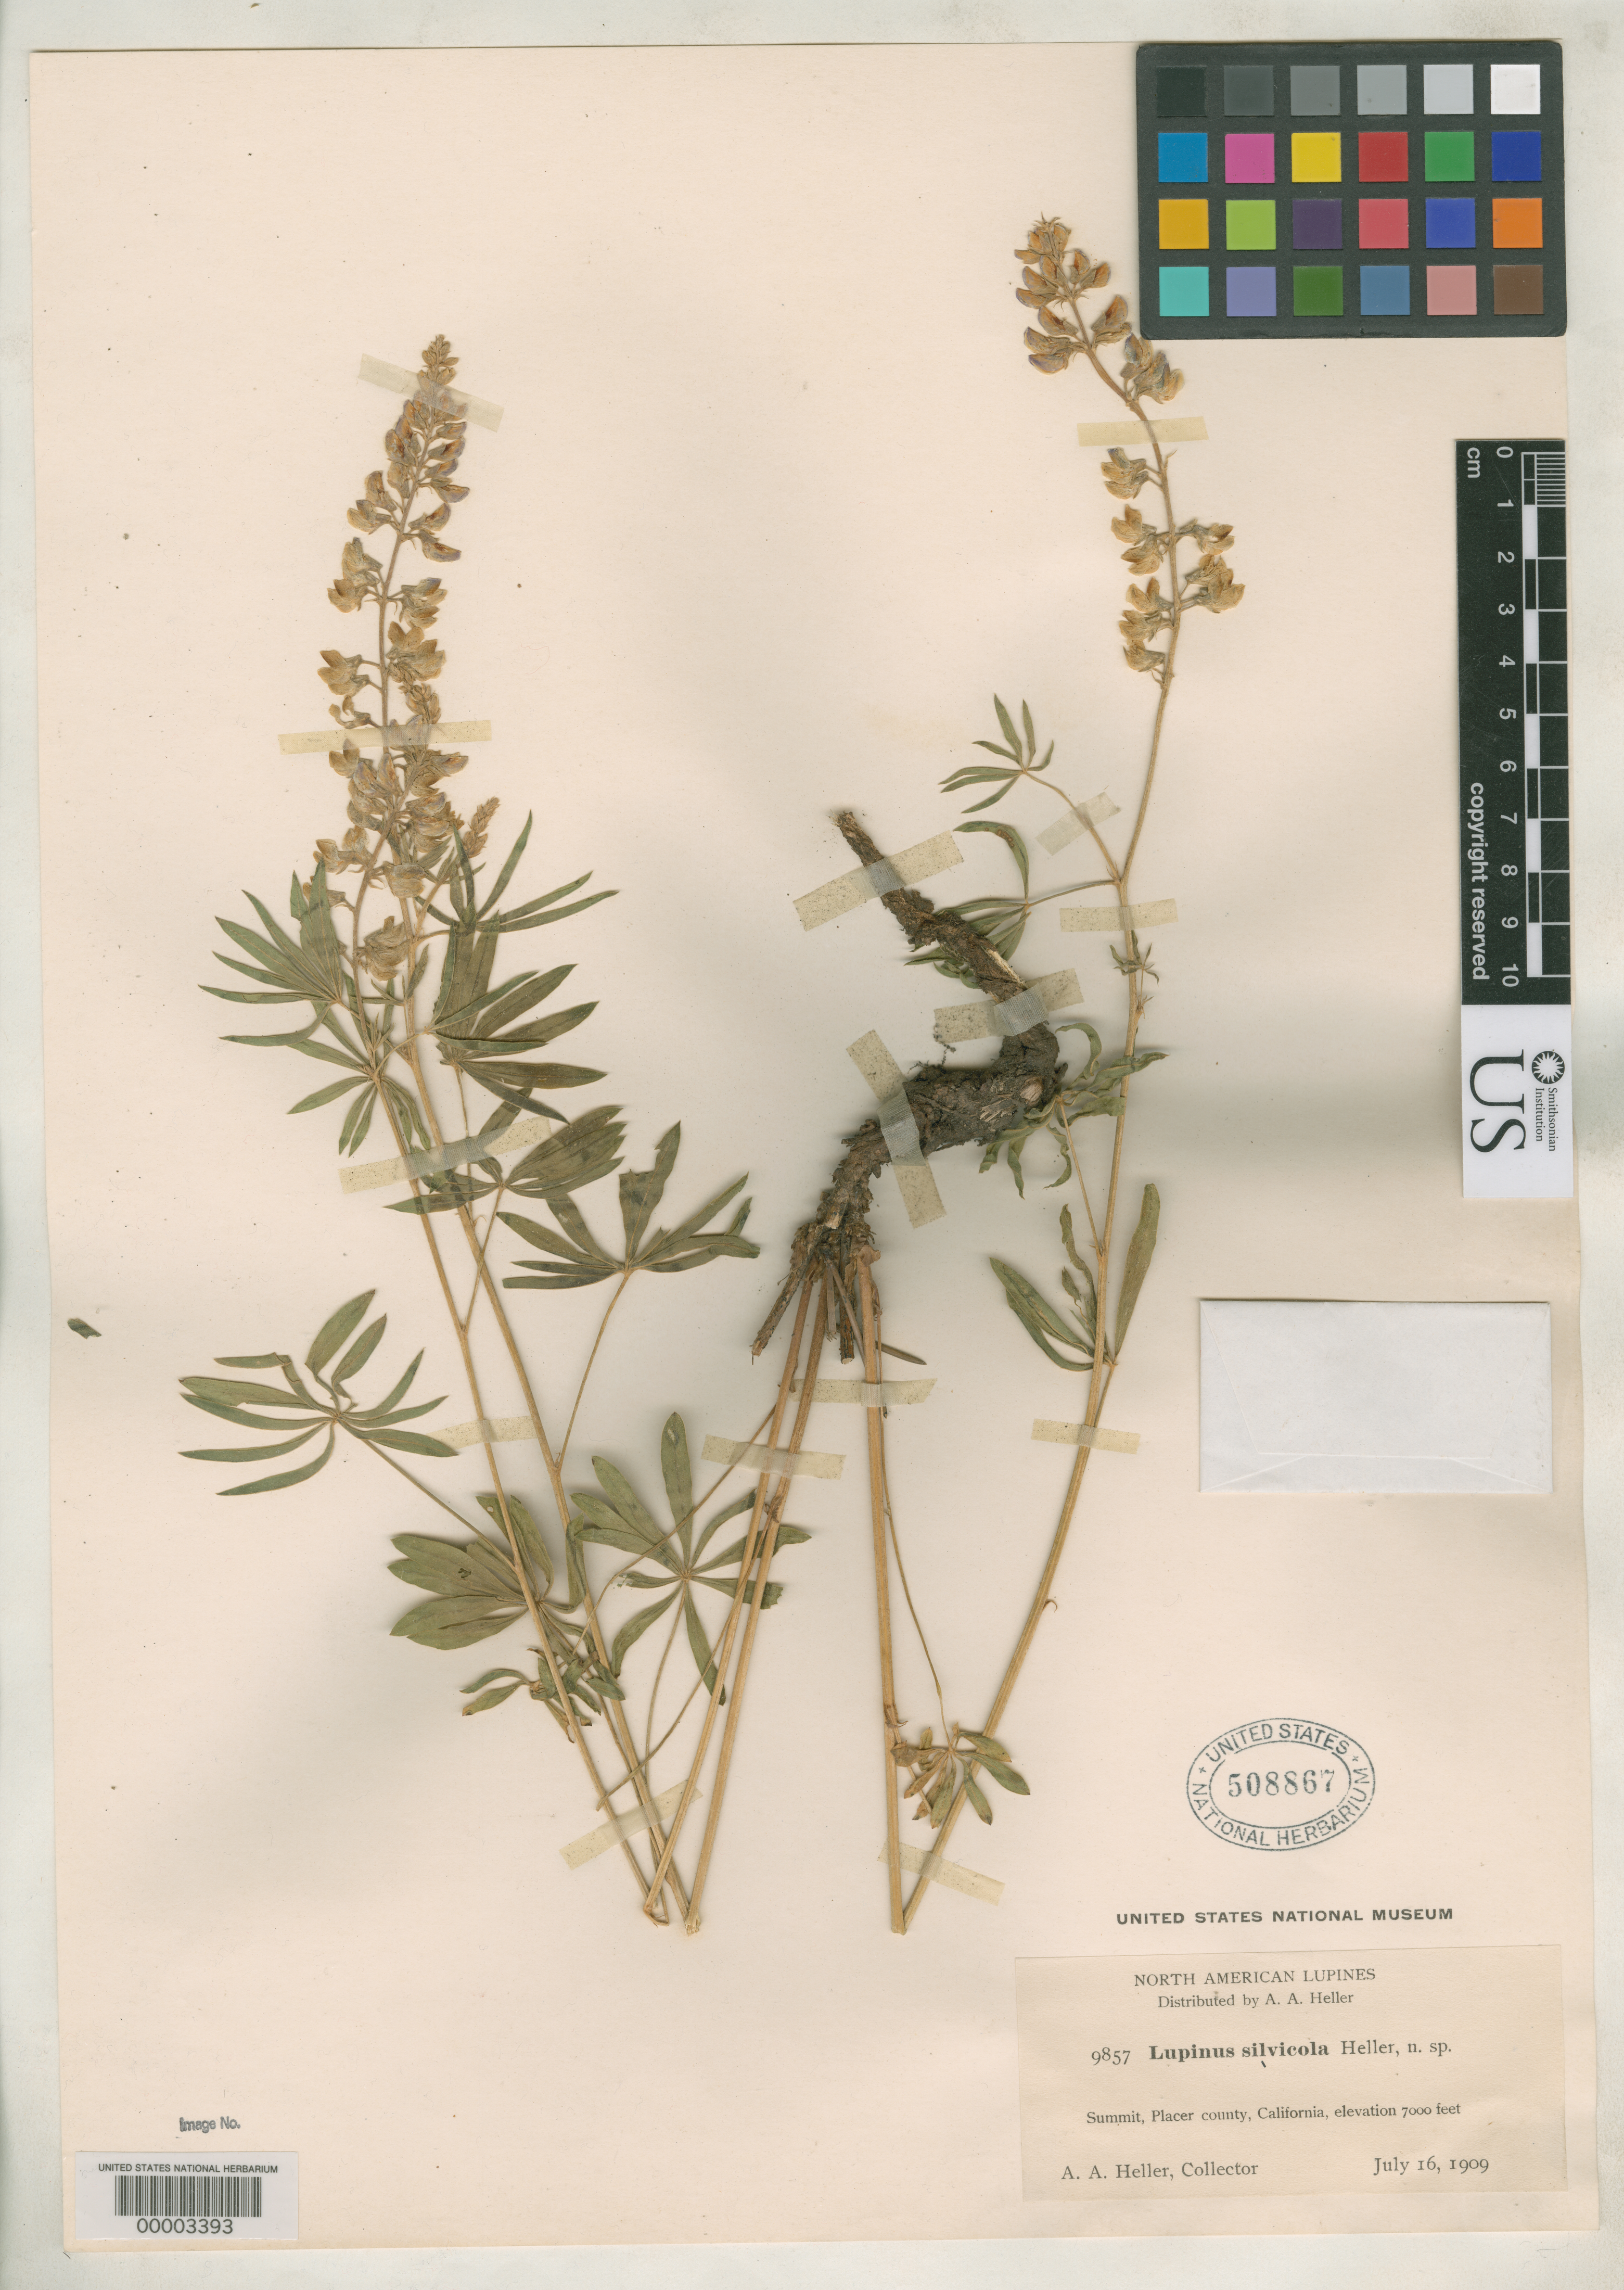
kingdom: Plantae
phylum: Tracheophyta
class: Magnoliopsida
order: Fabales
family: Fabaceae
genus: Lupinus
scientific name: Lupinus silvicola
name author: A. Heller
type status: Isotype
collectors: A. A. Heller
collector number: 9857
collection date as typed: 16 Jul 1909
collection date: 1909-07-16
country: United States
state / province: California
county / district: Placer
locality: Summit, below Summit Station.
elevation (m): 2134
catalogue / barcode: US 508867